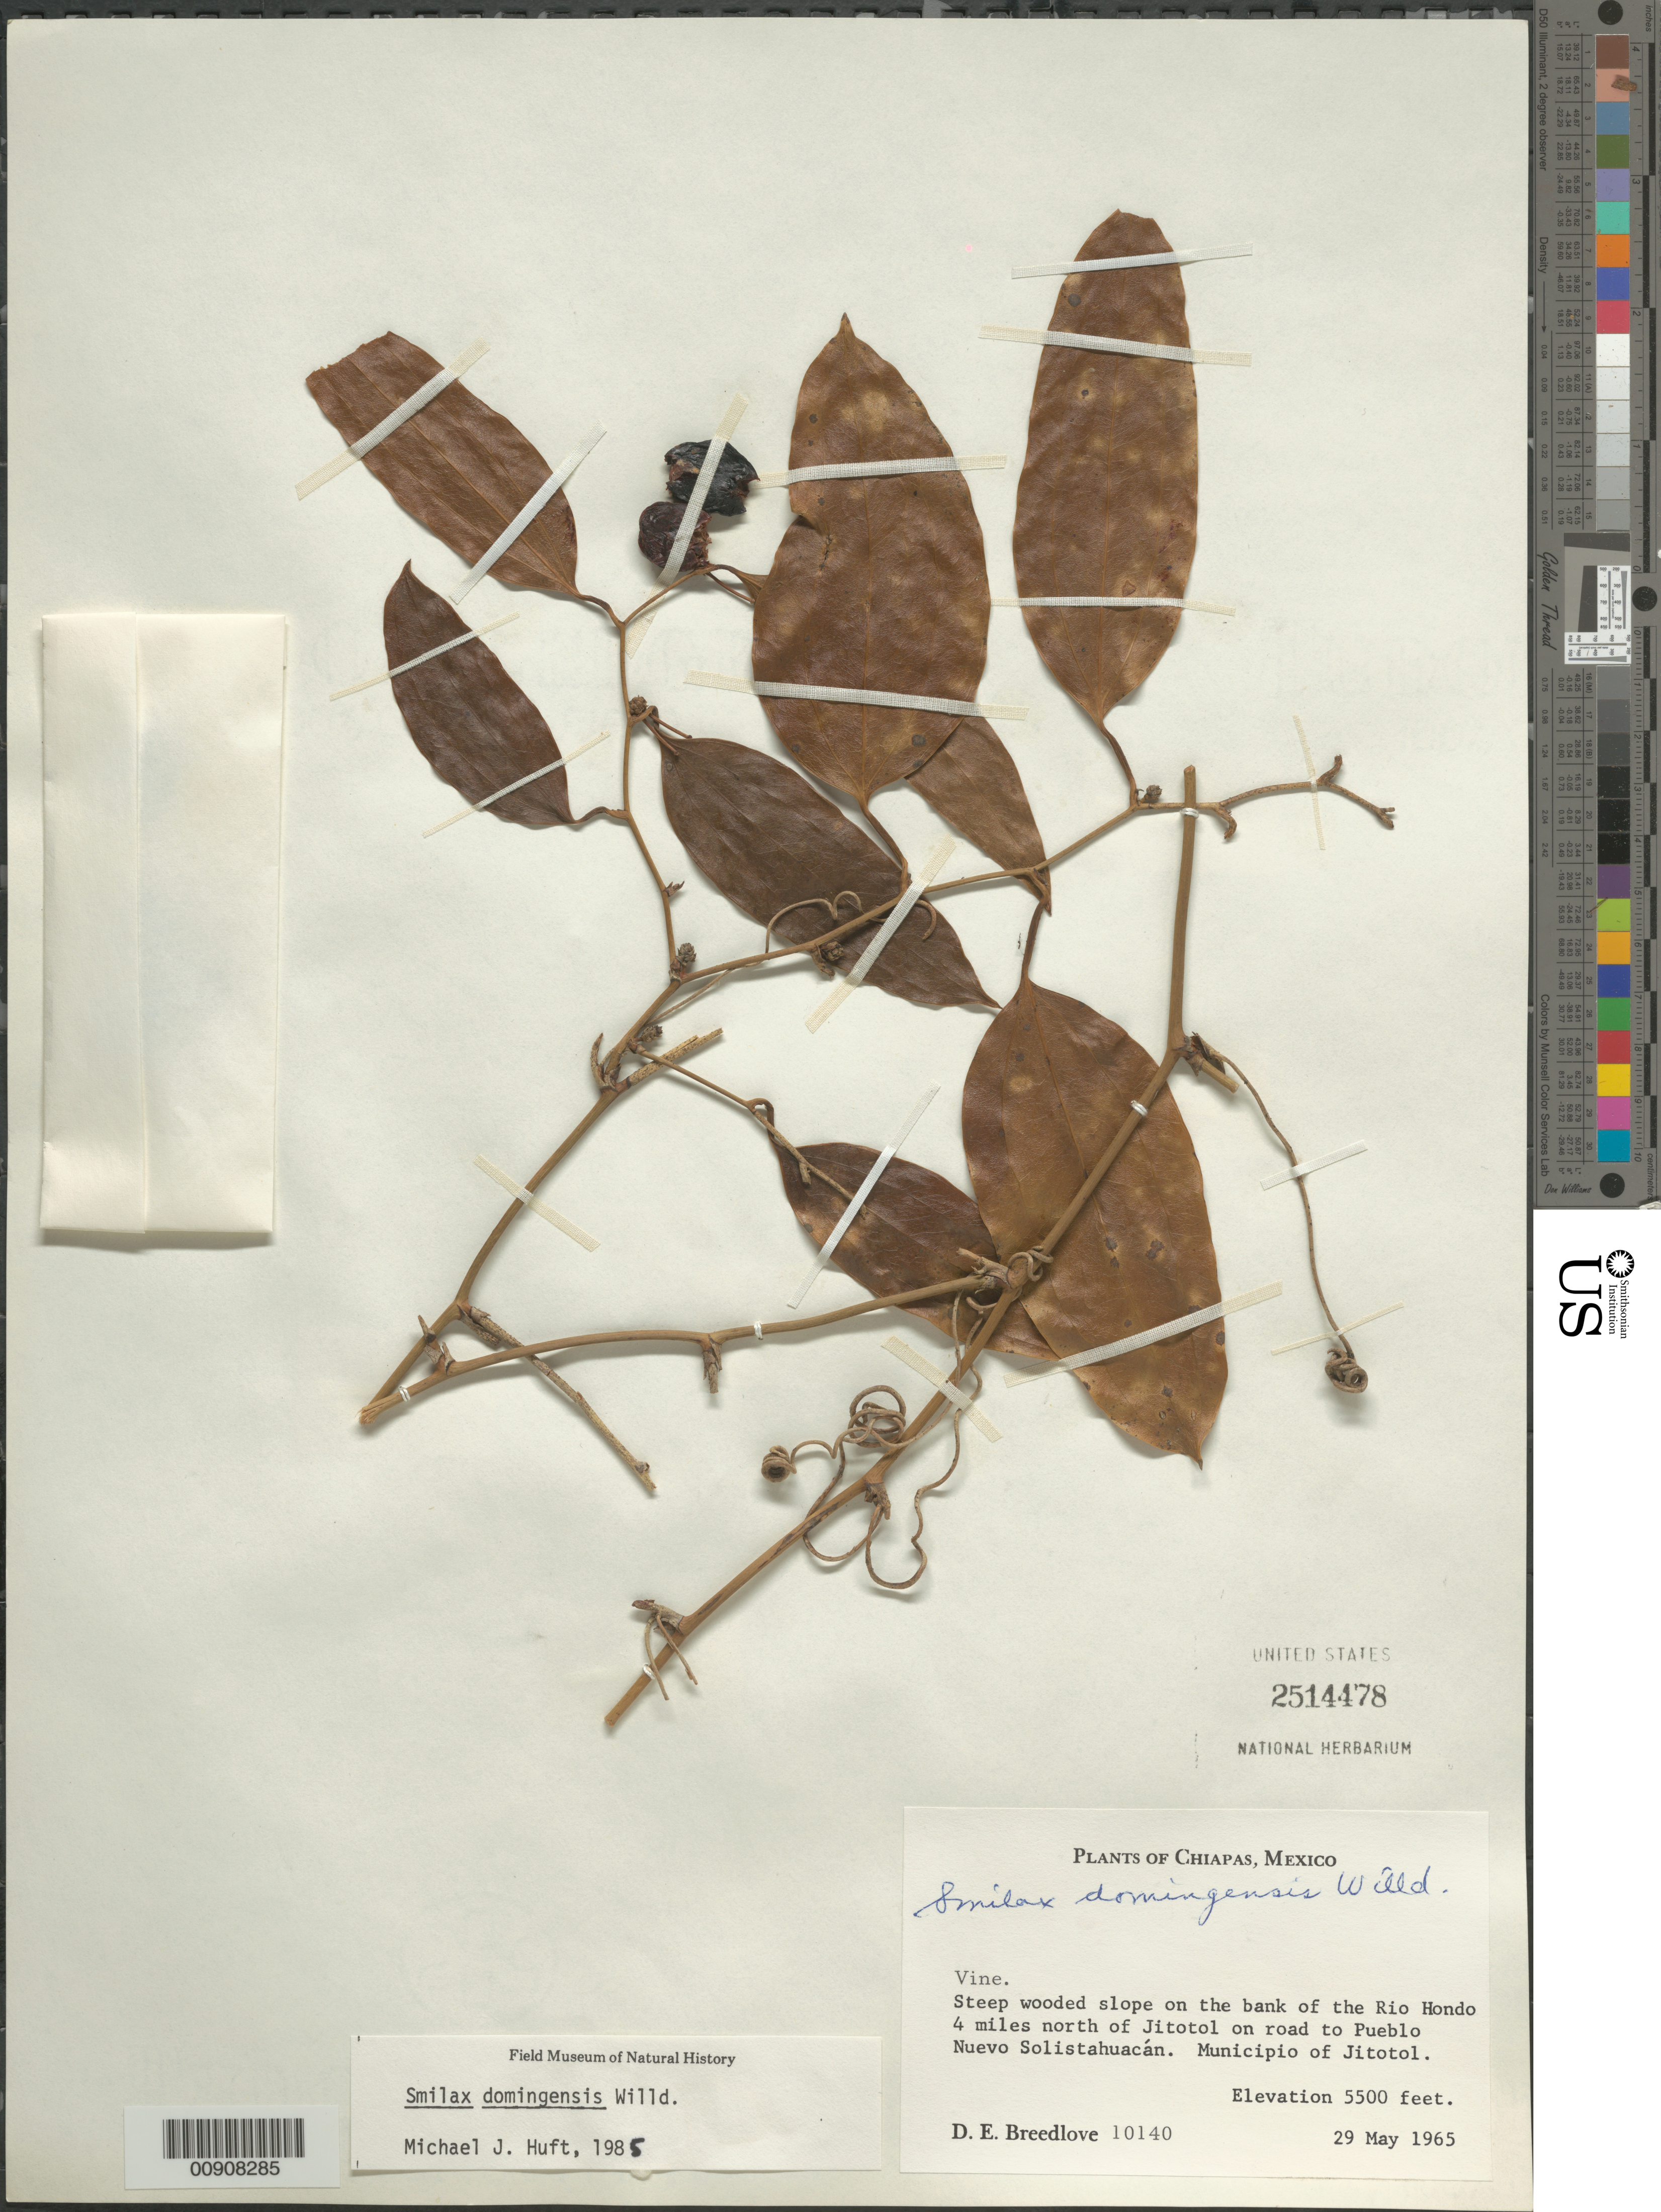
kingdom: Plantae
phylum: Tracheophyta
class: Liliopsida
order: Liliales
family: Smilacaceae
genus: Smilax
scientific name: Smilax domingensis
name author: Willd.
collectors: D. E. Breedlove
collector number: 10140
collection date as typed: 29 May 1965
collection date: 1965-05-29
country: Mexico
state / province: Chiapas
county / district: Jitotol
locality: Steep wooded slope on the bank of the Río Hondo, 4 miles north of Jitotol on road to Pueblo Nuevo Solistahuacán. Municipio of Jitotol, Chiapas.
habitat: Steep wooded slope on the bank of the Río.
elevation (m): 1676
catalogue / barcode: US 2514478